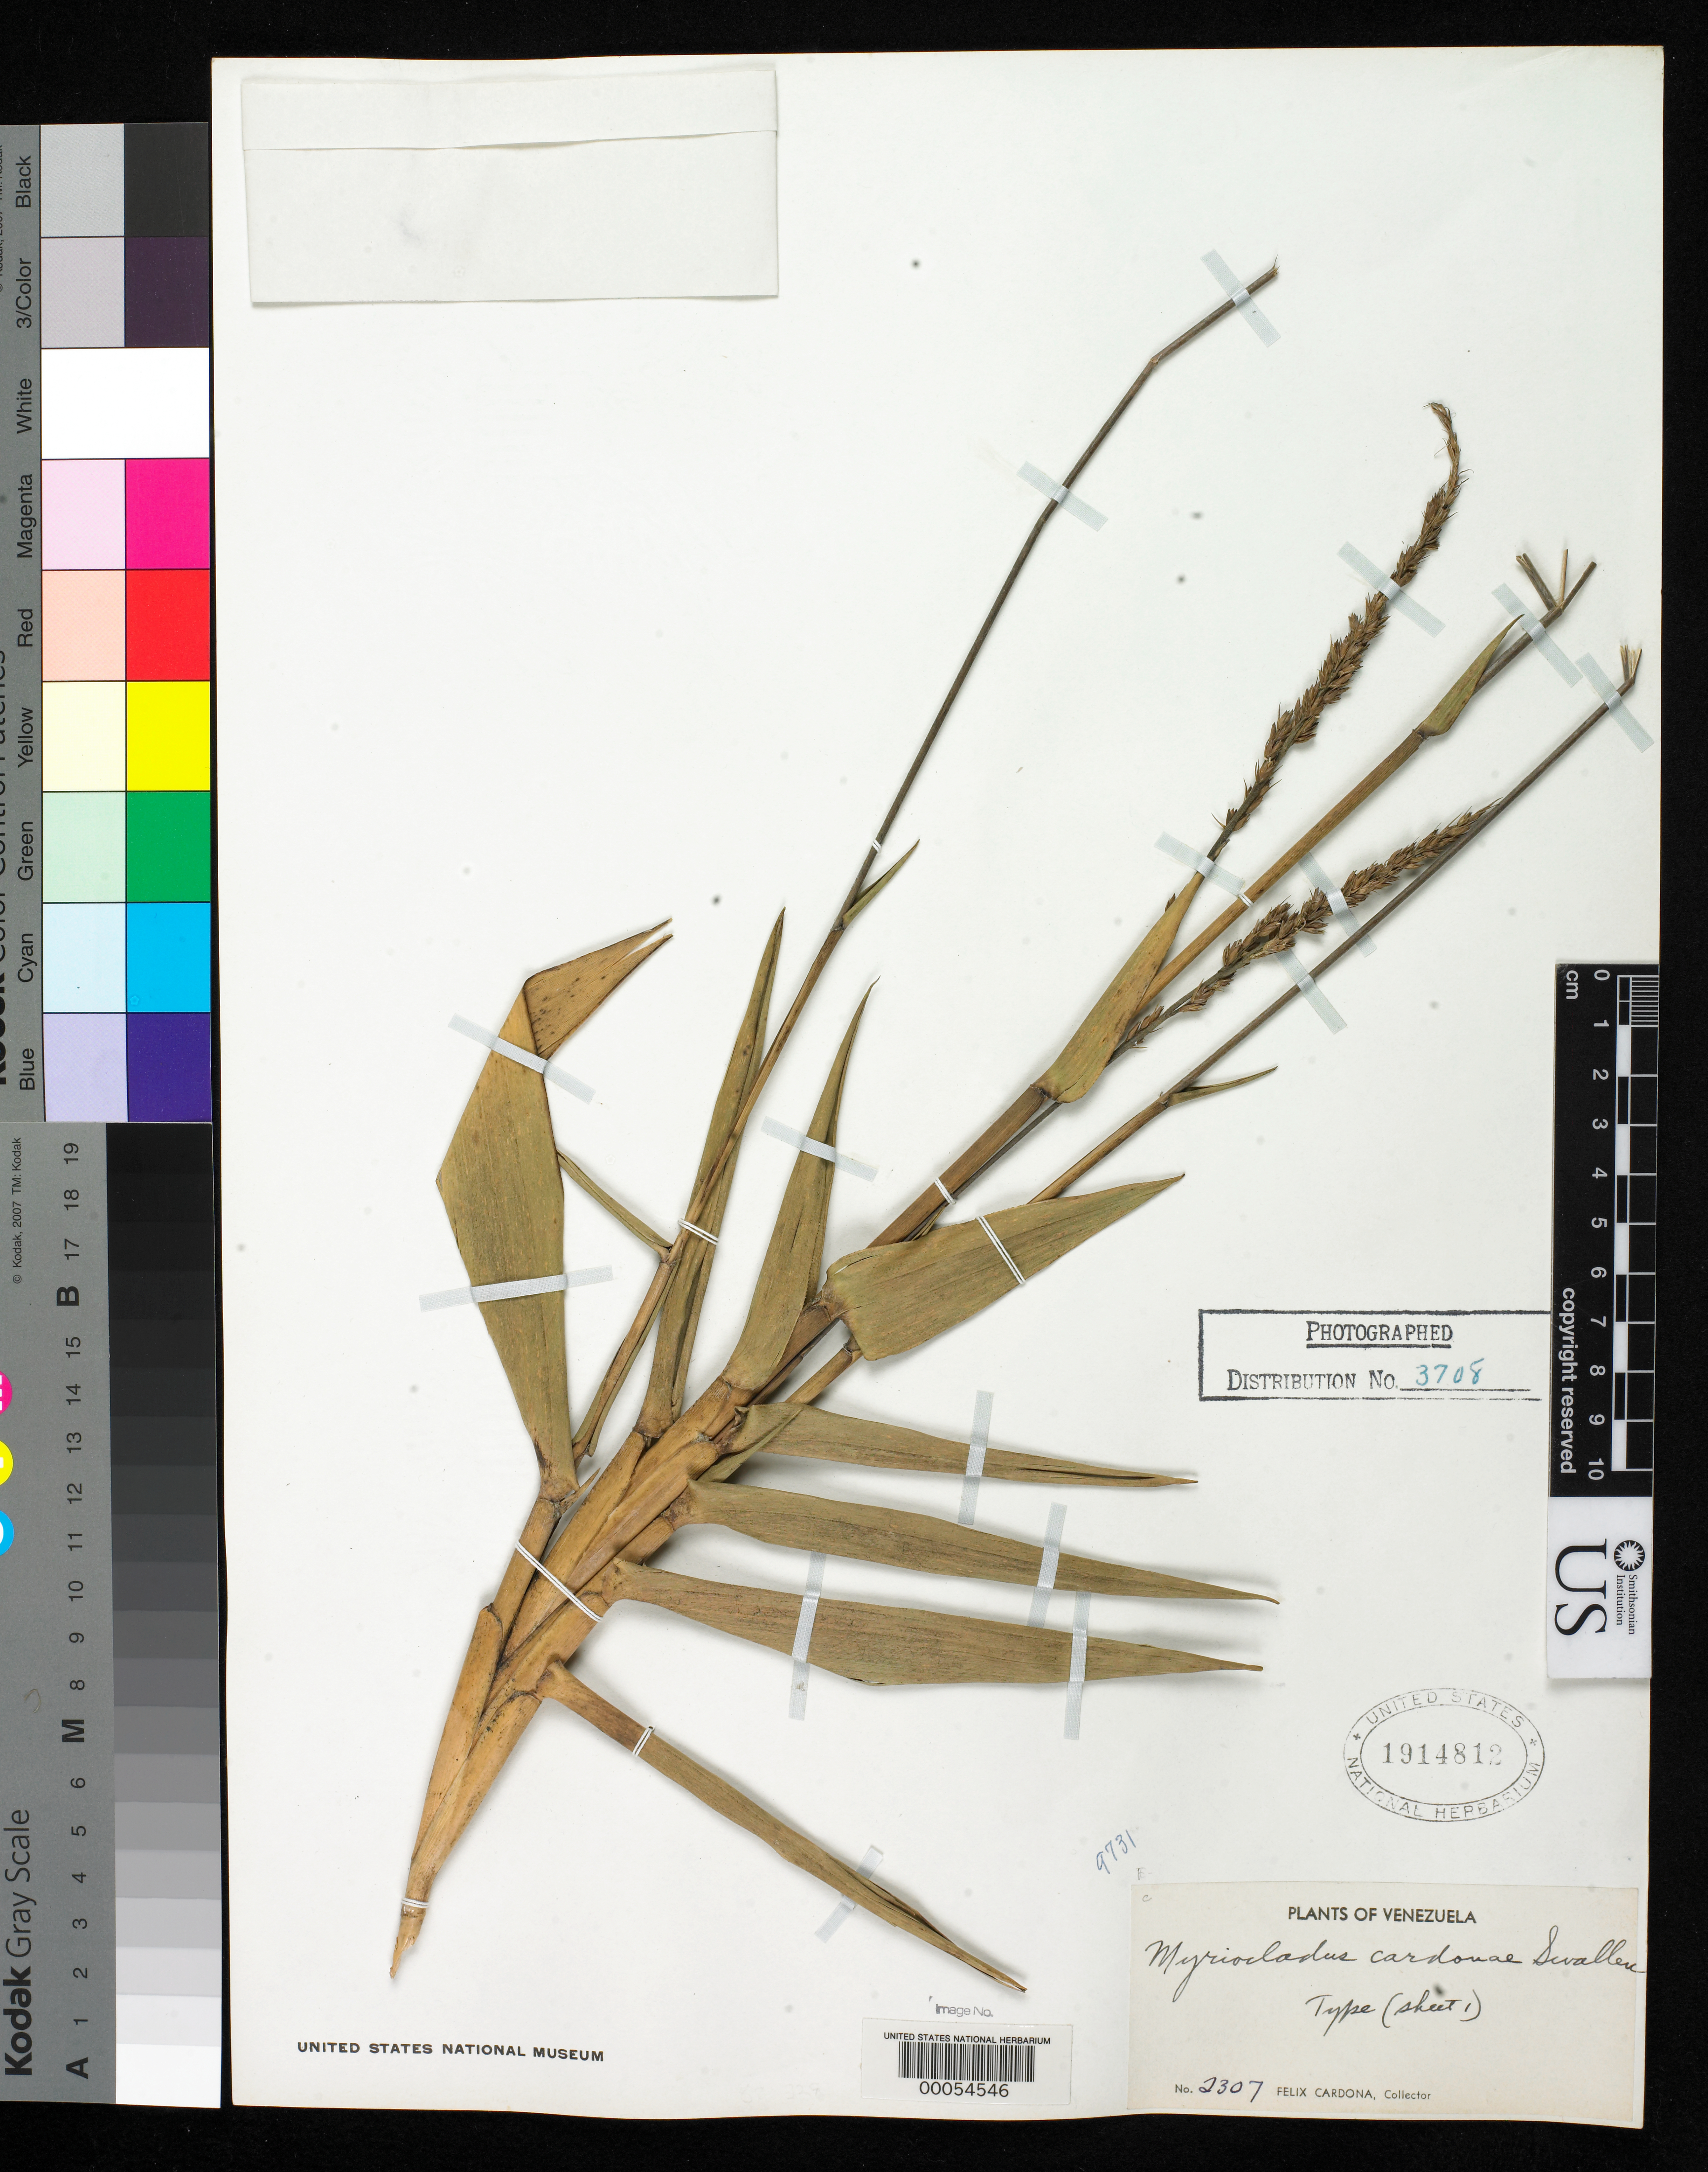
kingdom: Plantae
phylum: Tracheophyta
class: Liliopsida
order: Poales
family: Poaceae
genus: Myriocladus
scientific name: Myriocladus cardonae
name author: Swallen in Steyerm.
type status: Holotype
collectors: F. Cardona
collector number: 2307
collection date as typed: Oct 1947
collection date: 1947-10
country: Venezuela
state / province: Bolívar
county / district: Caroni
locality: Cumbre del Cerro Acopan, Caroni, Guayana.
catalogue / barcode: US 1914812